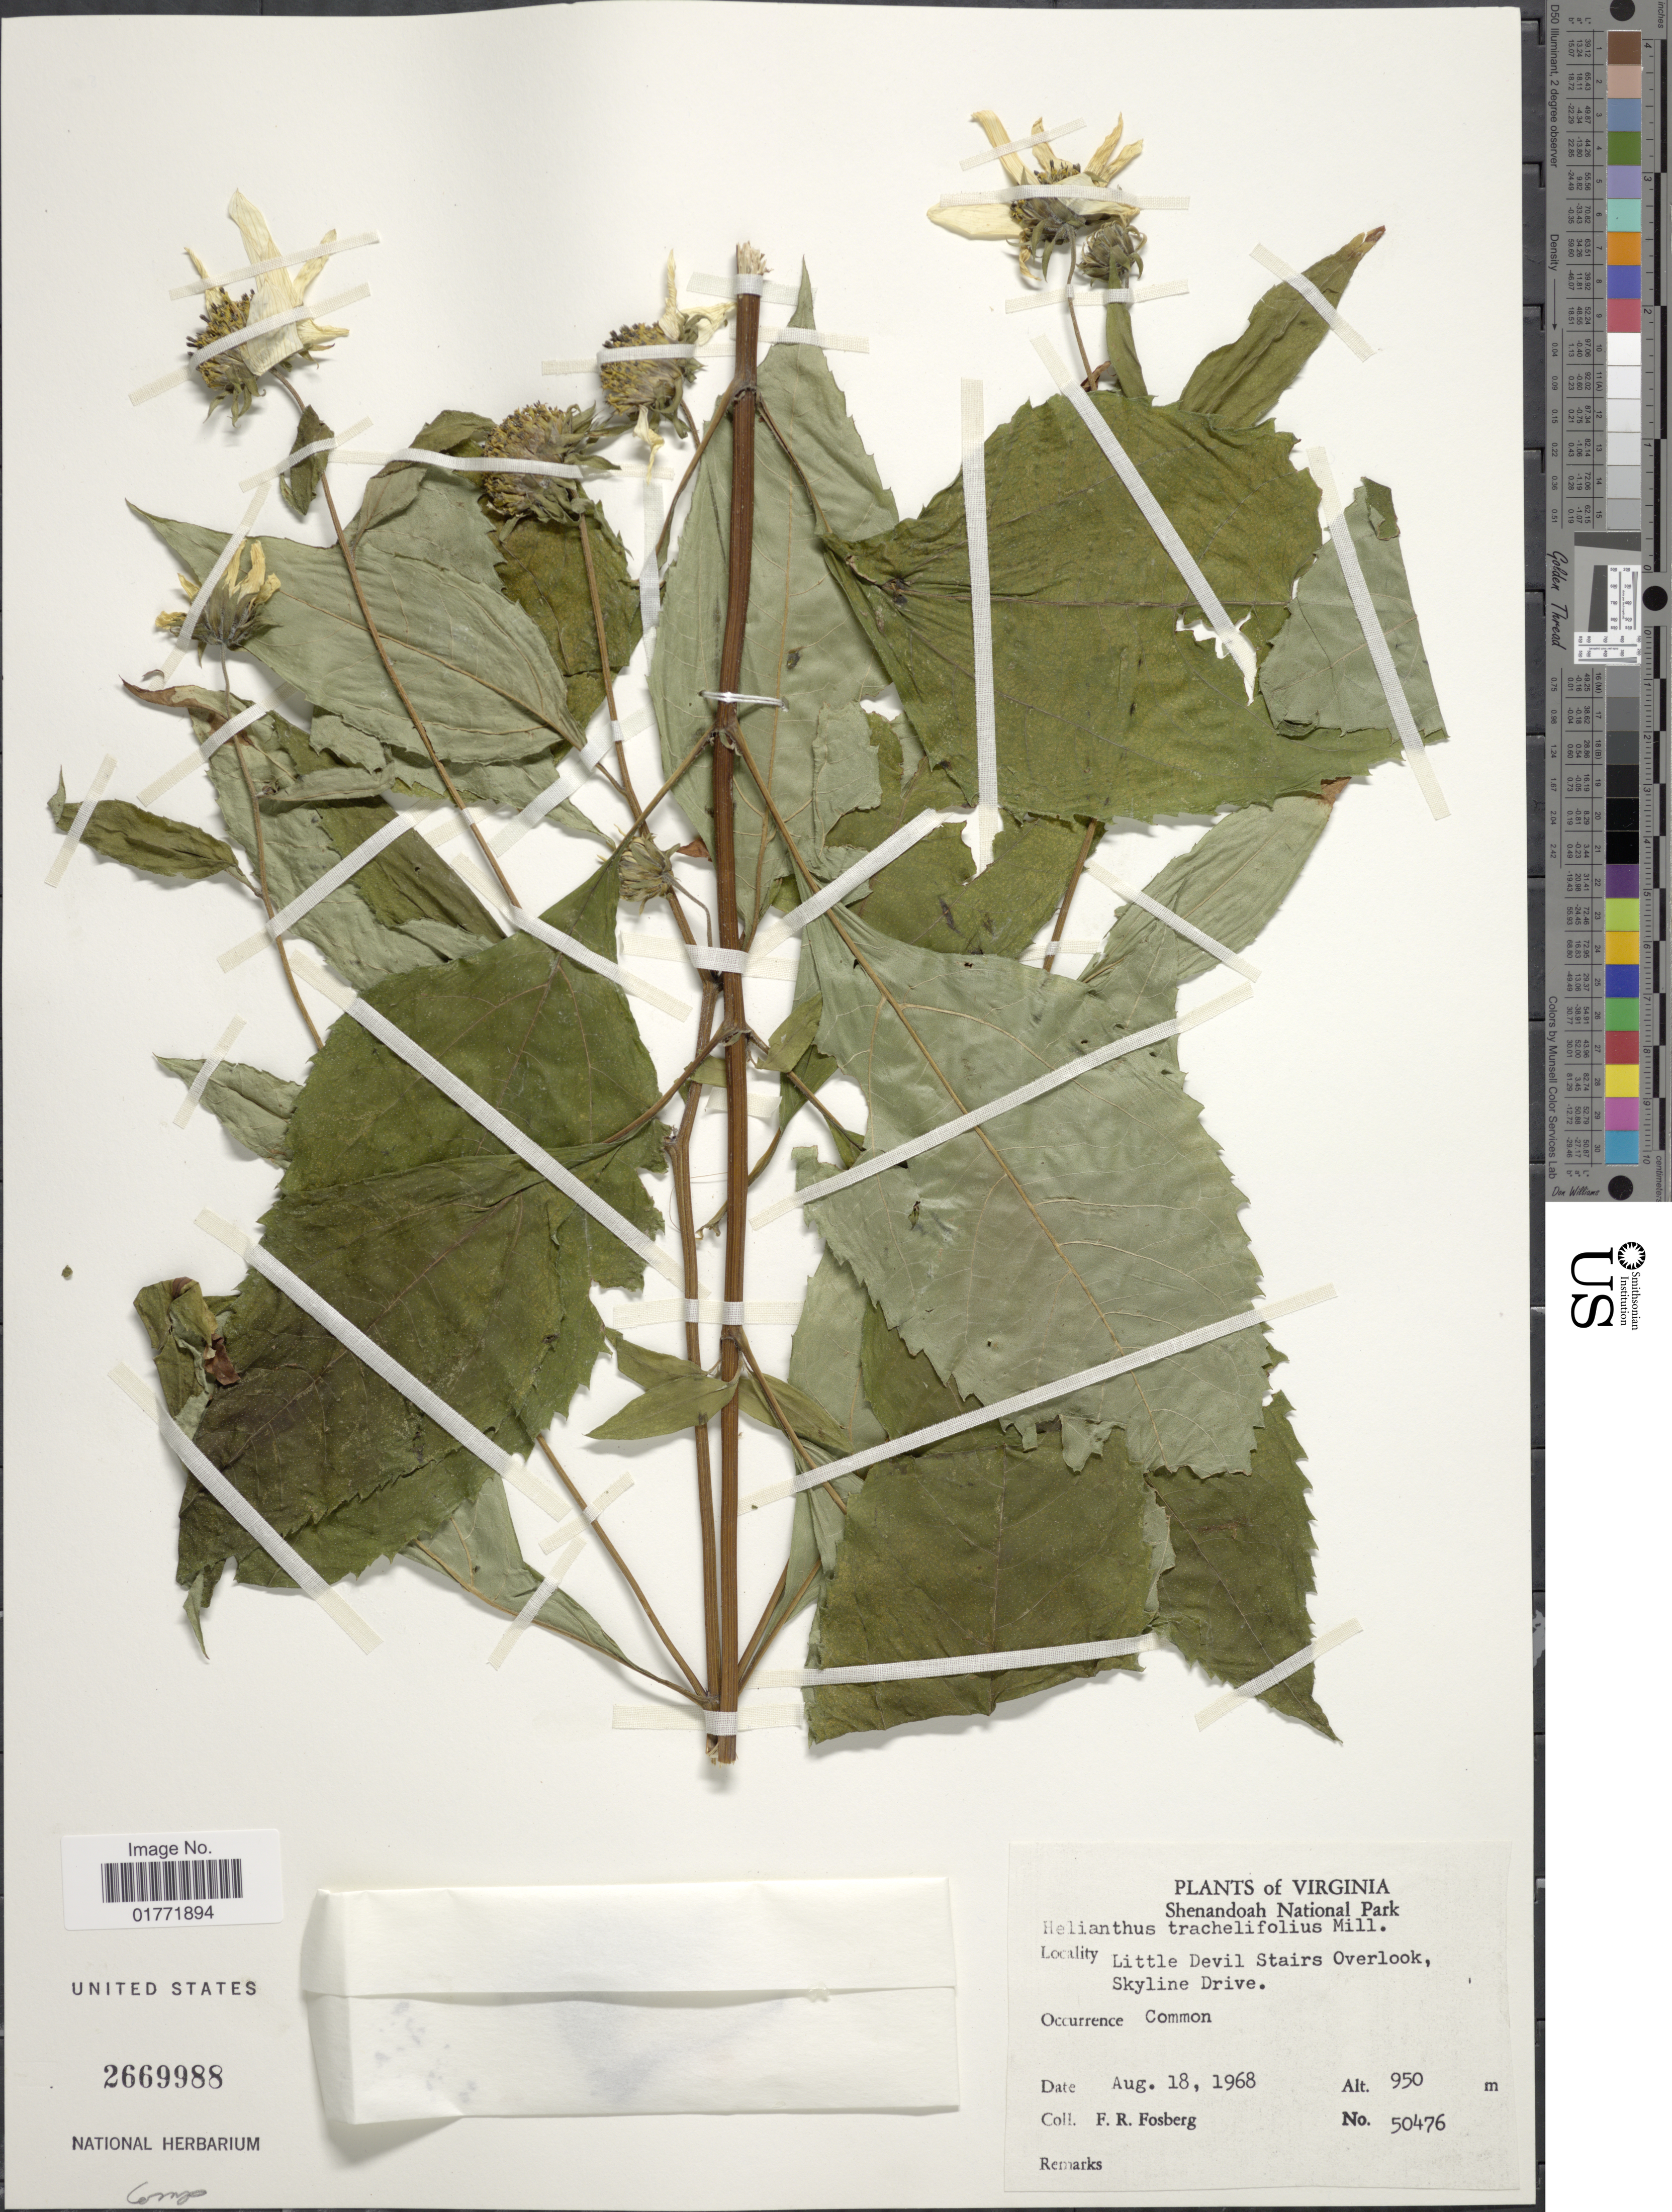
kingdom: Plantae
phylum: Tracheophyta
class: Magnoliopsida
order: Asterales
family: Asteraceae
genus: Helianthus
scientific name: Helianthus tracheliifolius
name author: Mill.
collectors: F. R. Fosberg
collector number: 50476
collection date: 1968-08-18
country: United States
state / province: Virginia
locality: Virginia, Shenandoah National Park, Little Devil Stairs Overlook, Skyline Drive.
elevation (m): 950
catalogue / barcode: US 2669988